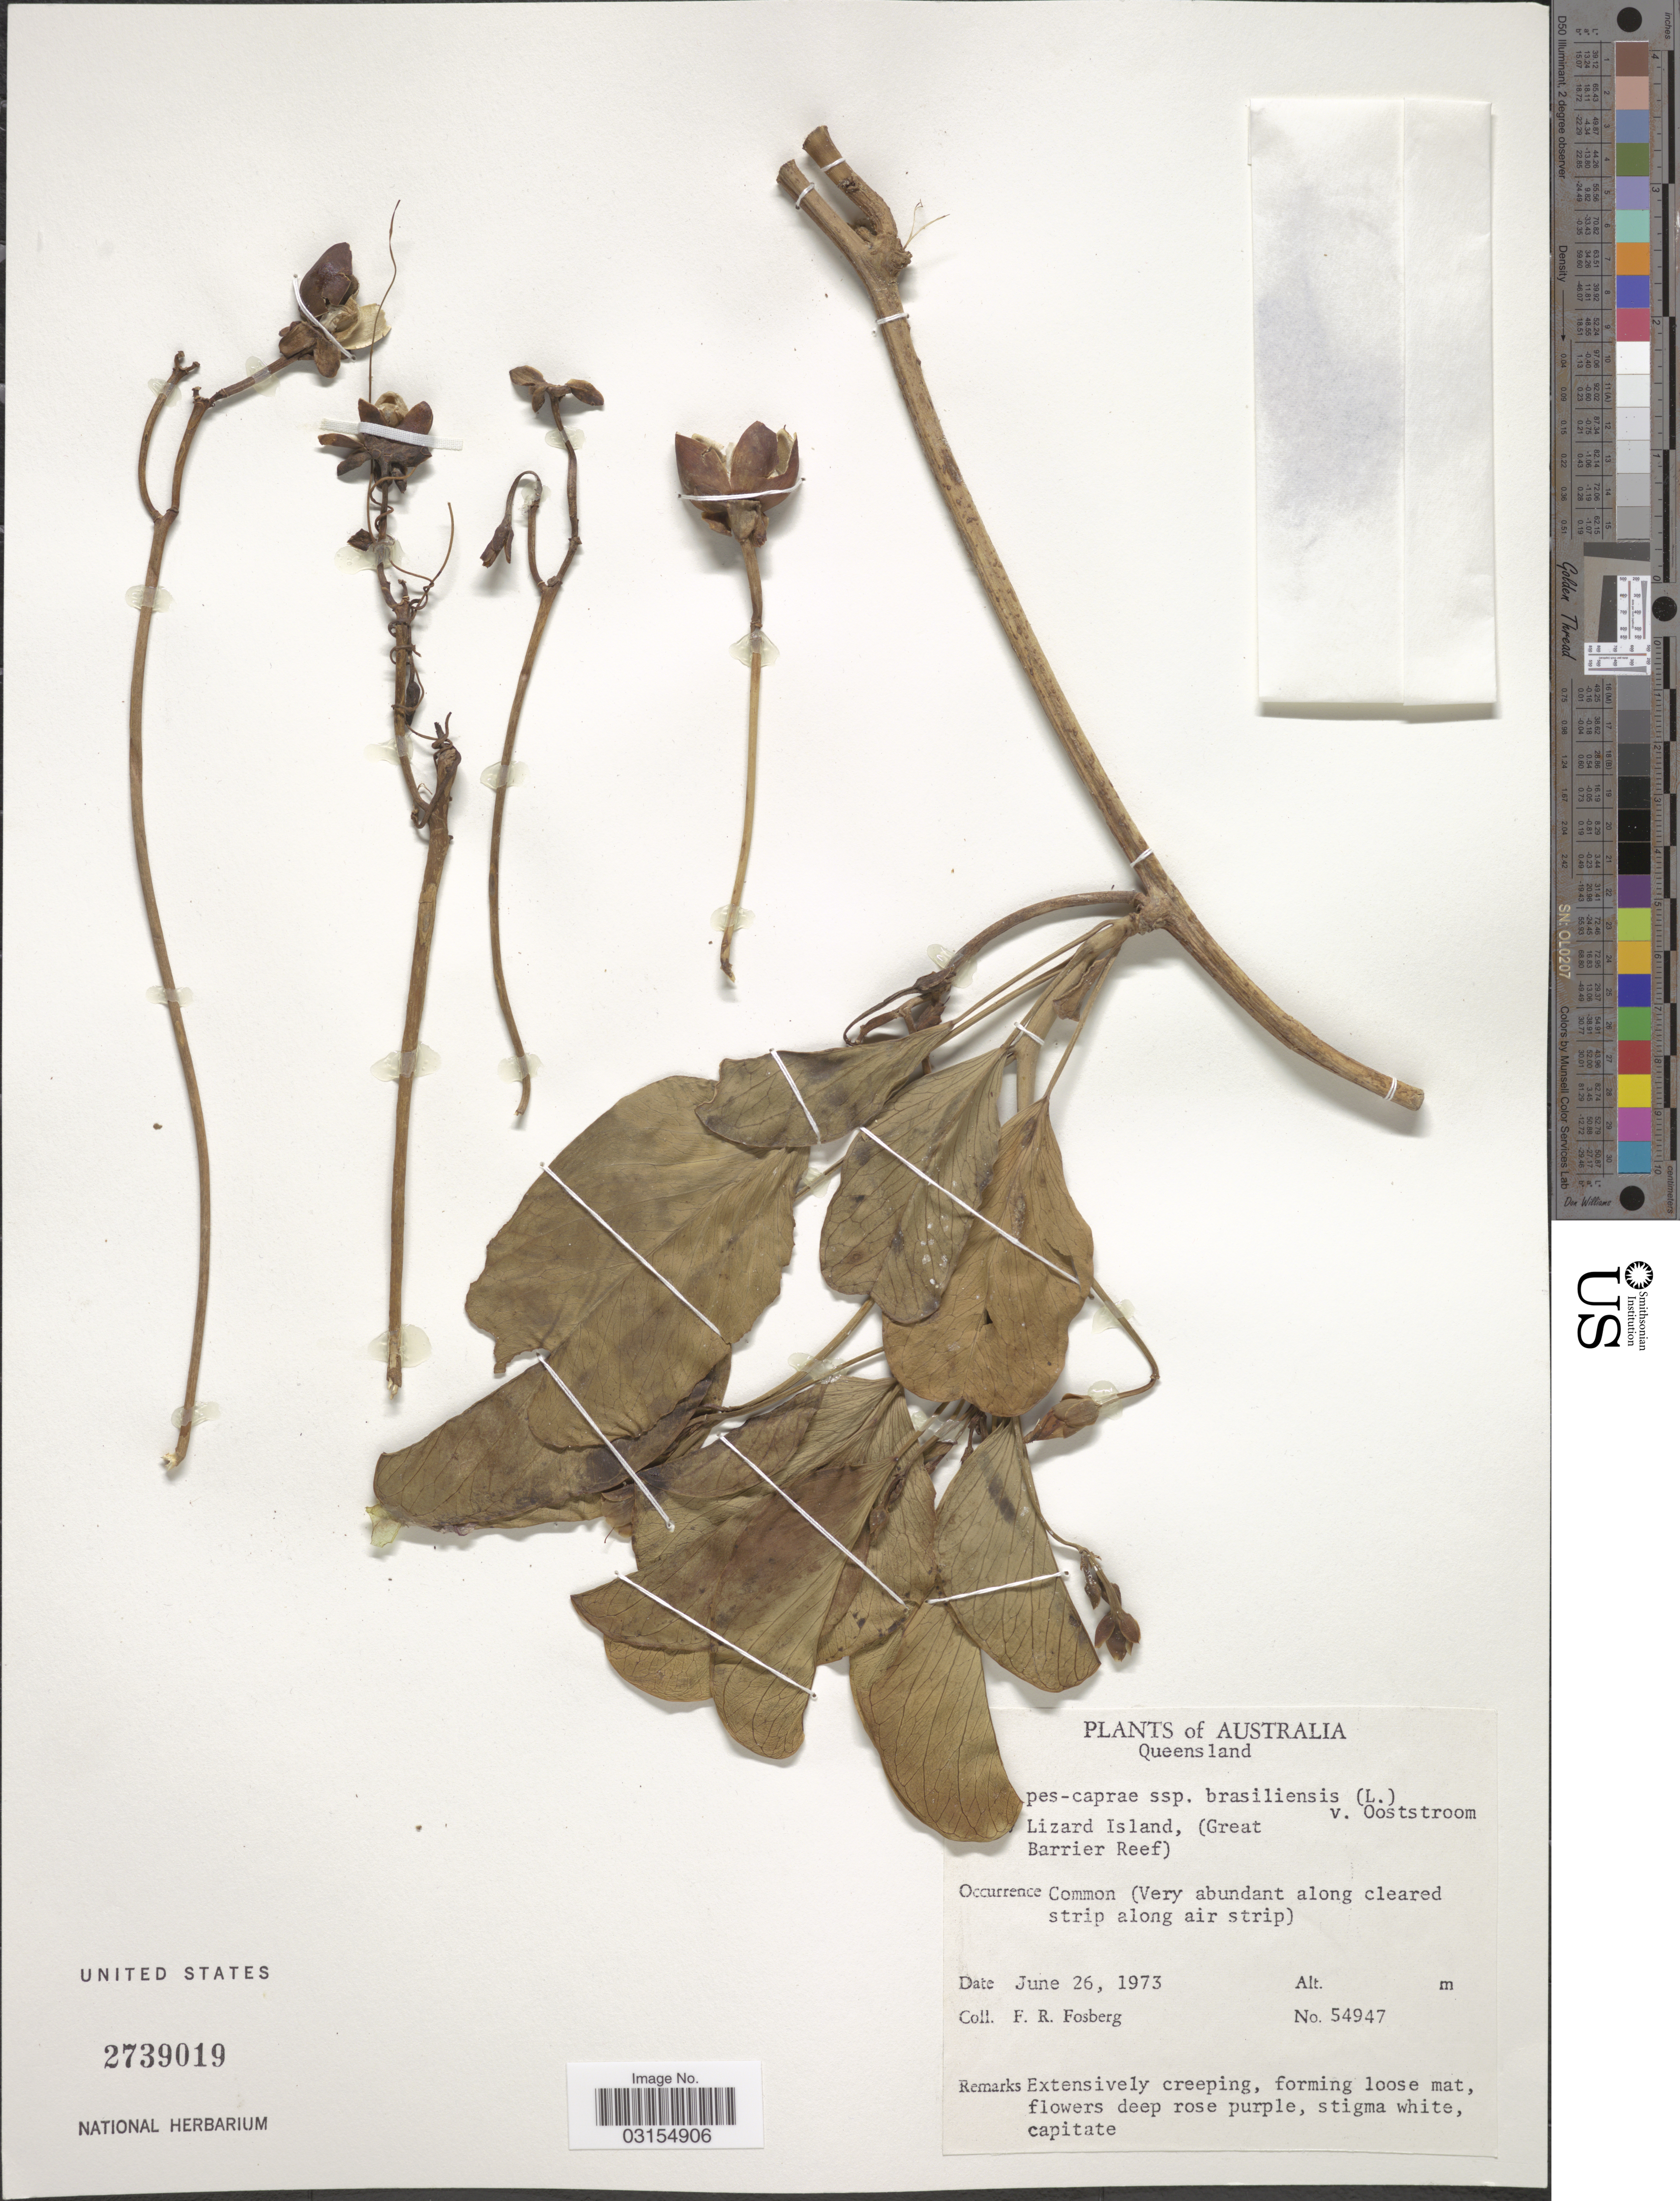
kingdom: Plantae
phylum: Tracheophyta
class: Magnoliopsida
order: Solanales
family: Convolvulaceae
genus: Ipomoea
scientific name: Ipomoea pes-caprae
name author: (L.) R. Br.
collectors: F. R. Fosberg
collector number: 54947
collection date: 1973-06-26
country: Australia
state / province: Queensland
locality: Lizard Island, (Great Barrier Reef).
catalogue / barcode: US 2739019